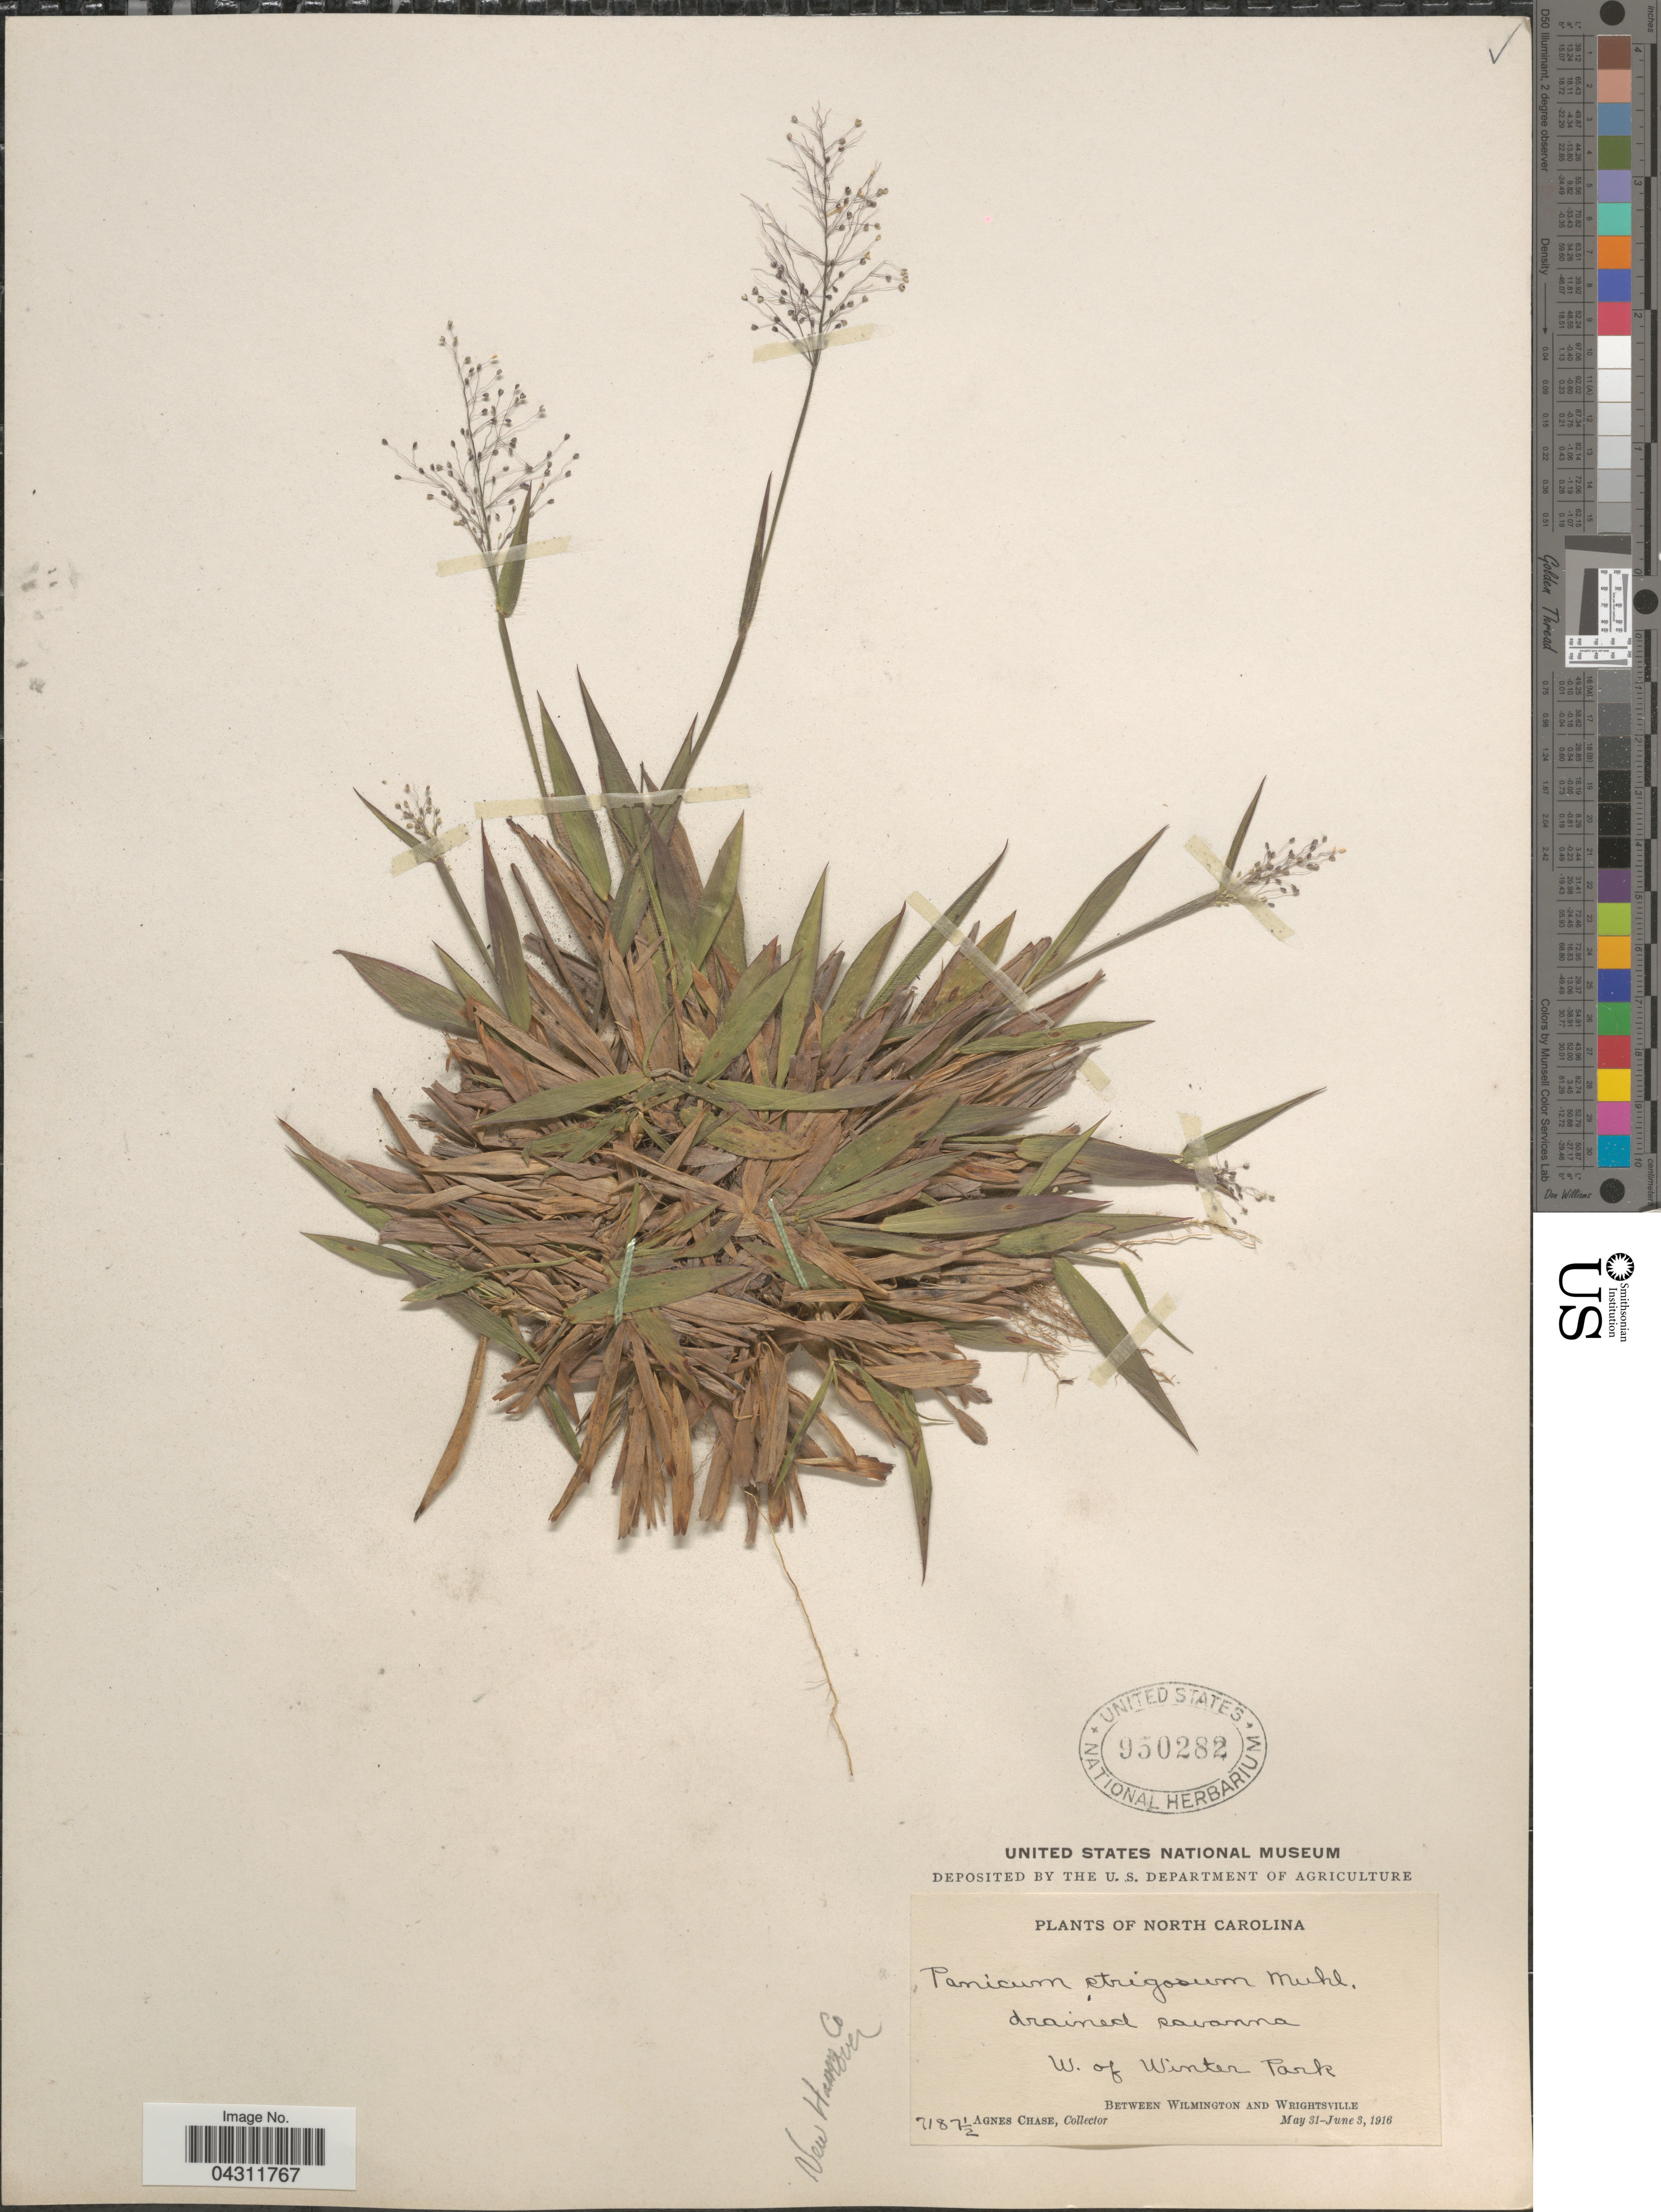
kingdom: Plantae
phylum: Tracheophyta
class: Liliopsida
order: Poales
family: Poaceae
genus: Dichanthelium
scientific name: Dichanthelium strigosum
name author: (Muhl. ex Elliott) Freckmann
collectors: A. Chase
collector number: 7187½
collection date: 1916-05-31/1916-06-03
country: United States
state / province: North Carolina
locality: New Hanover Co. W. of Winter Park. Between Wilmington and Wrightsville.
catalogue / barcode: US 950282